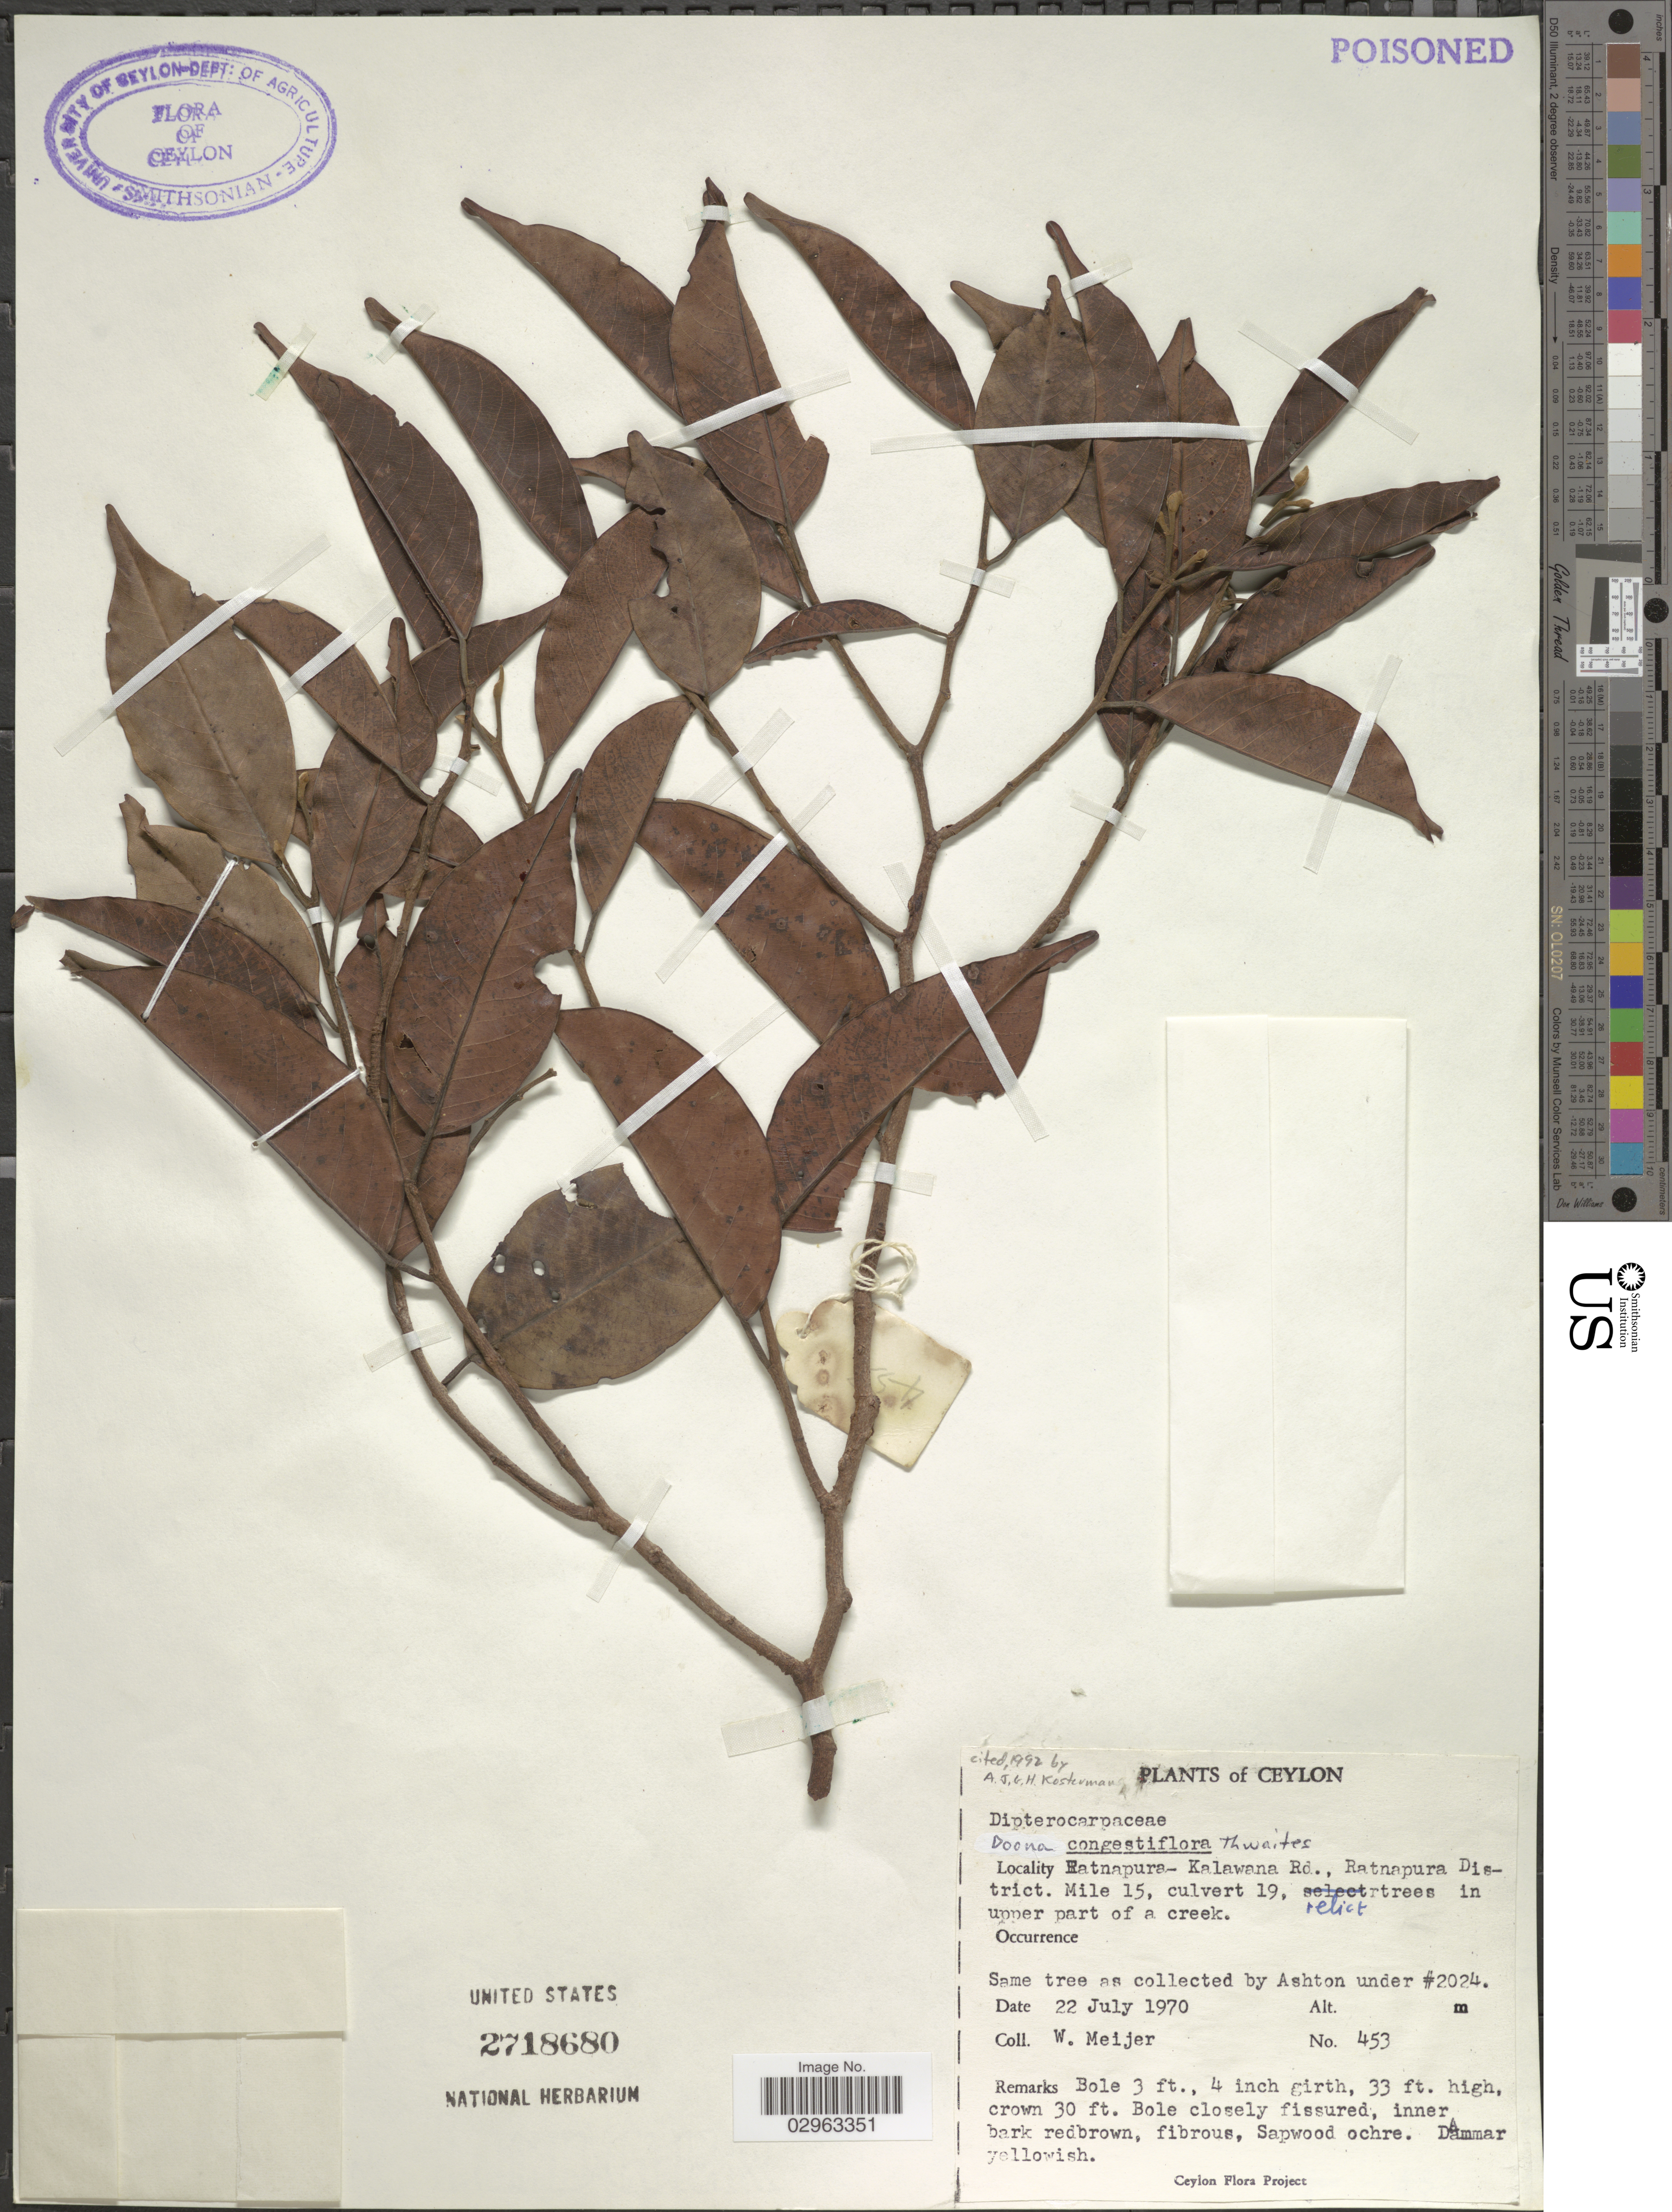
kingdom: Plantae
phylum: Tracheophyta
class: Magnoliopsida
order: Malvales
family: Dipterocarpaceae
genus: Doona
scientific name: Doona congestiflora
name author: Thwaites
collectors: W. Meijer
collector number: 453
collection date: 1970-07-22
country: Sri Lanka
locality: Ceylon, Ratnapura-Kalawana Rd., Ratnapura District. Mile 15, culvert 19.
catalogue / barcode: US 2718680